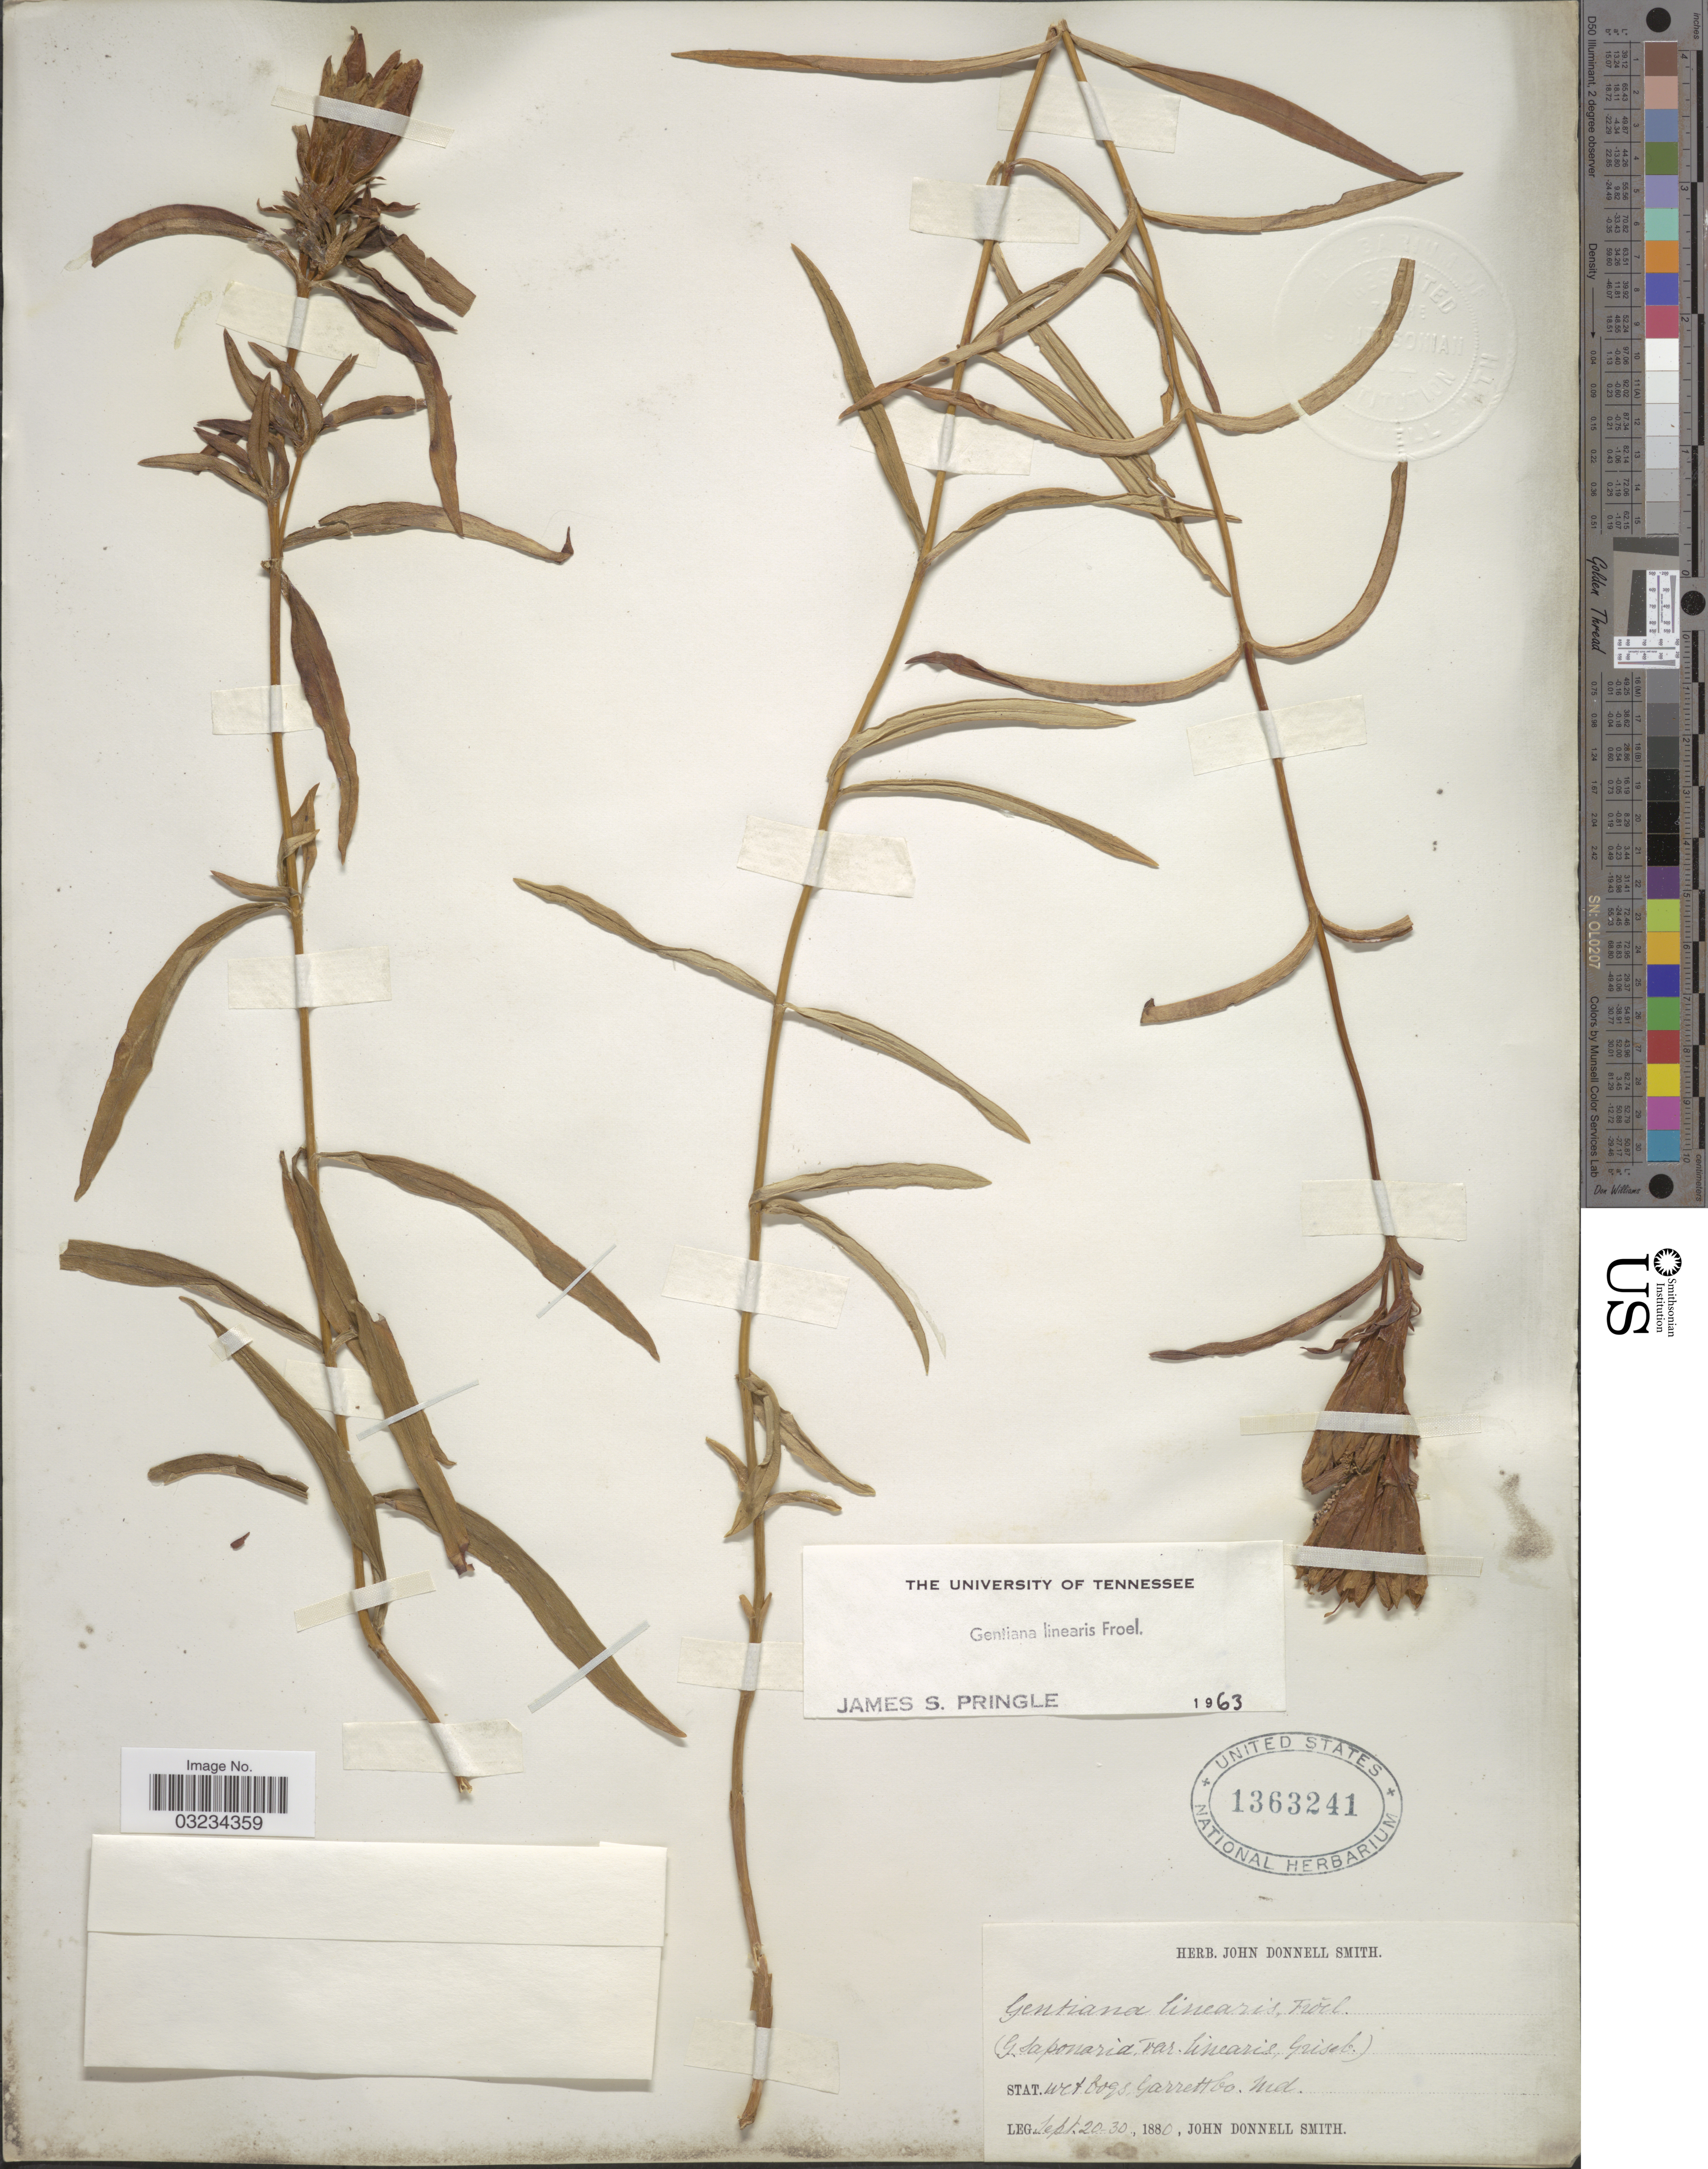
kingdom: Plantae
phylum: Tracheophyta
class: Magnoliopsida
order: Gentianales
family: Gentianaceae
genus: Gentiana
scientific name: Gentiana linearis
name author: Froel.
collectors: J. Donnell Smith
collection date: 1880-09-20/1880-09-30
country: United States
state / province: Maryland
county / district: Garrett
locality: Stat. Garrett Co.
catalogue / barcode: US 1363241